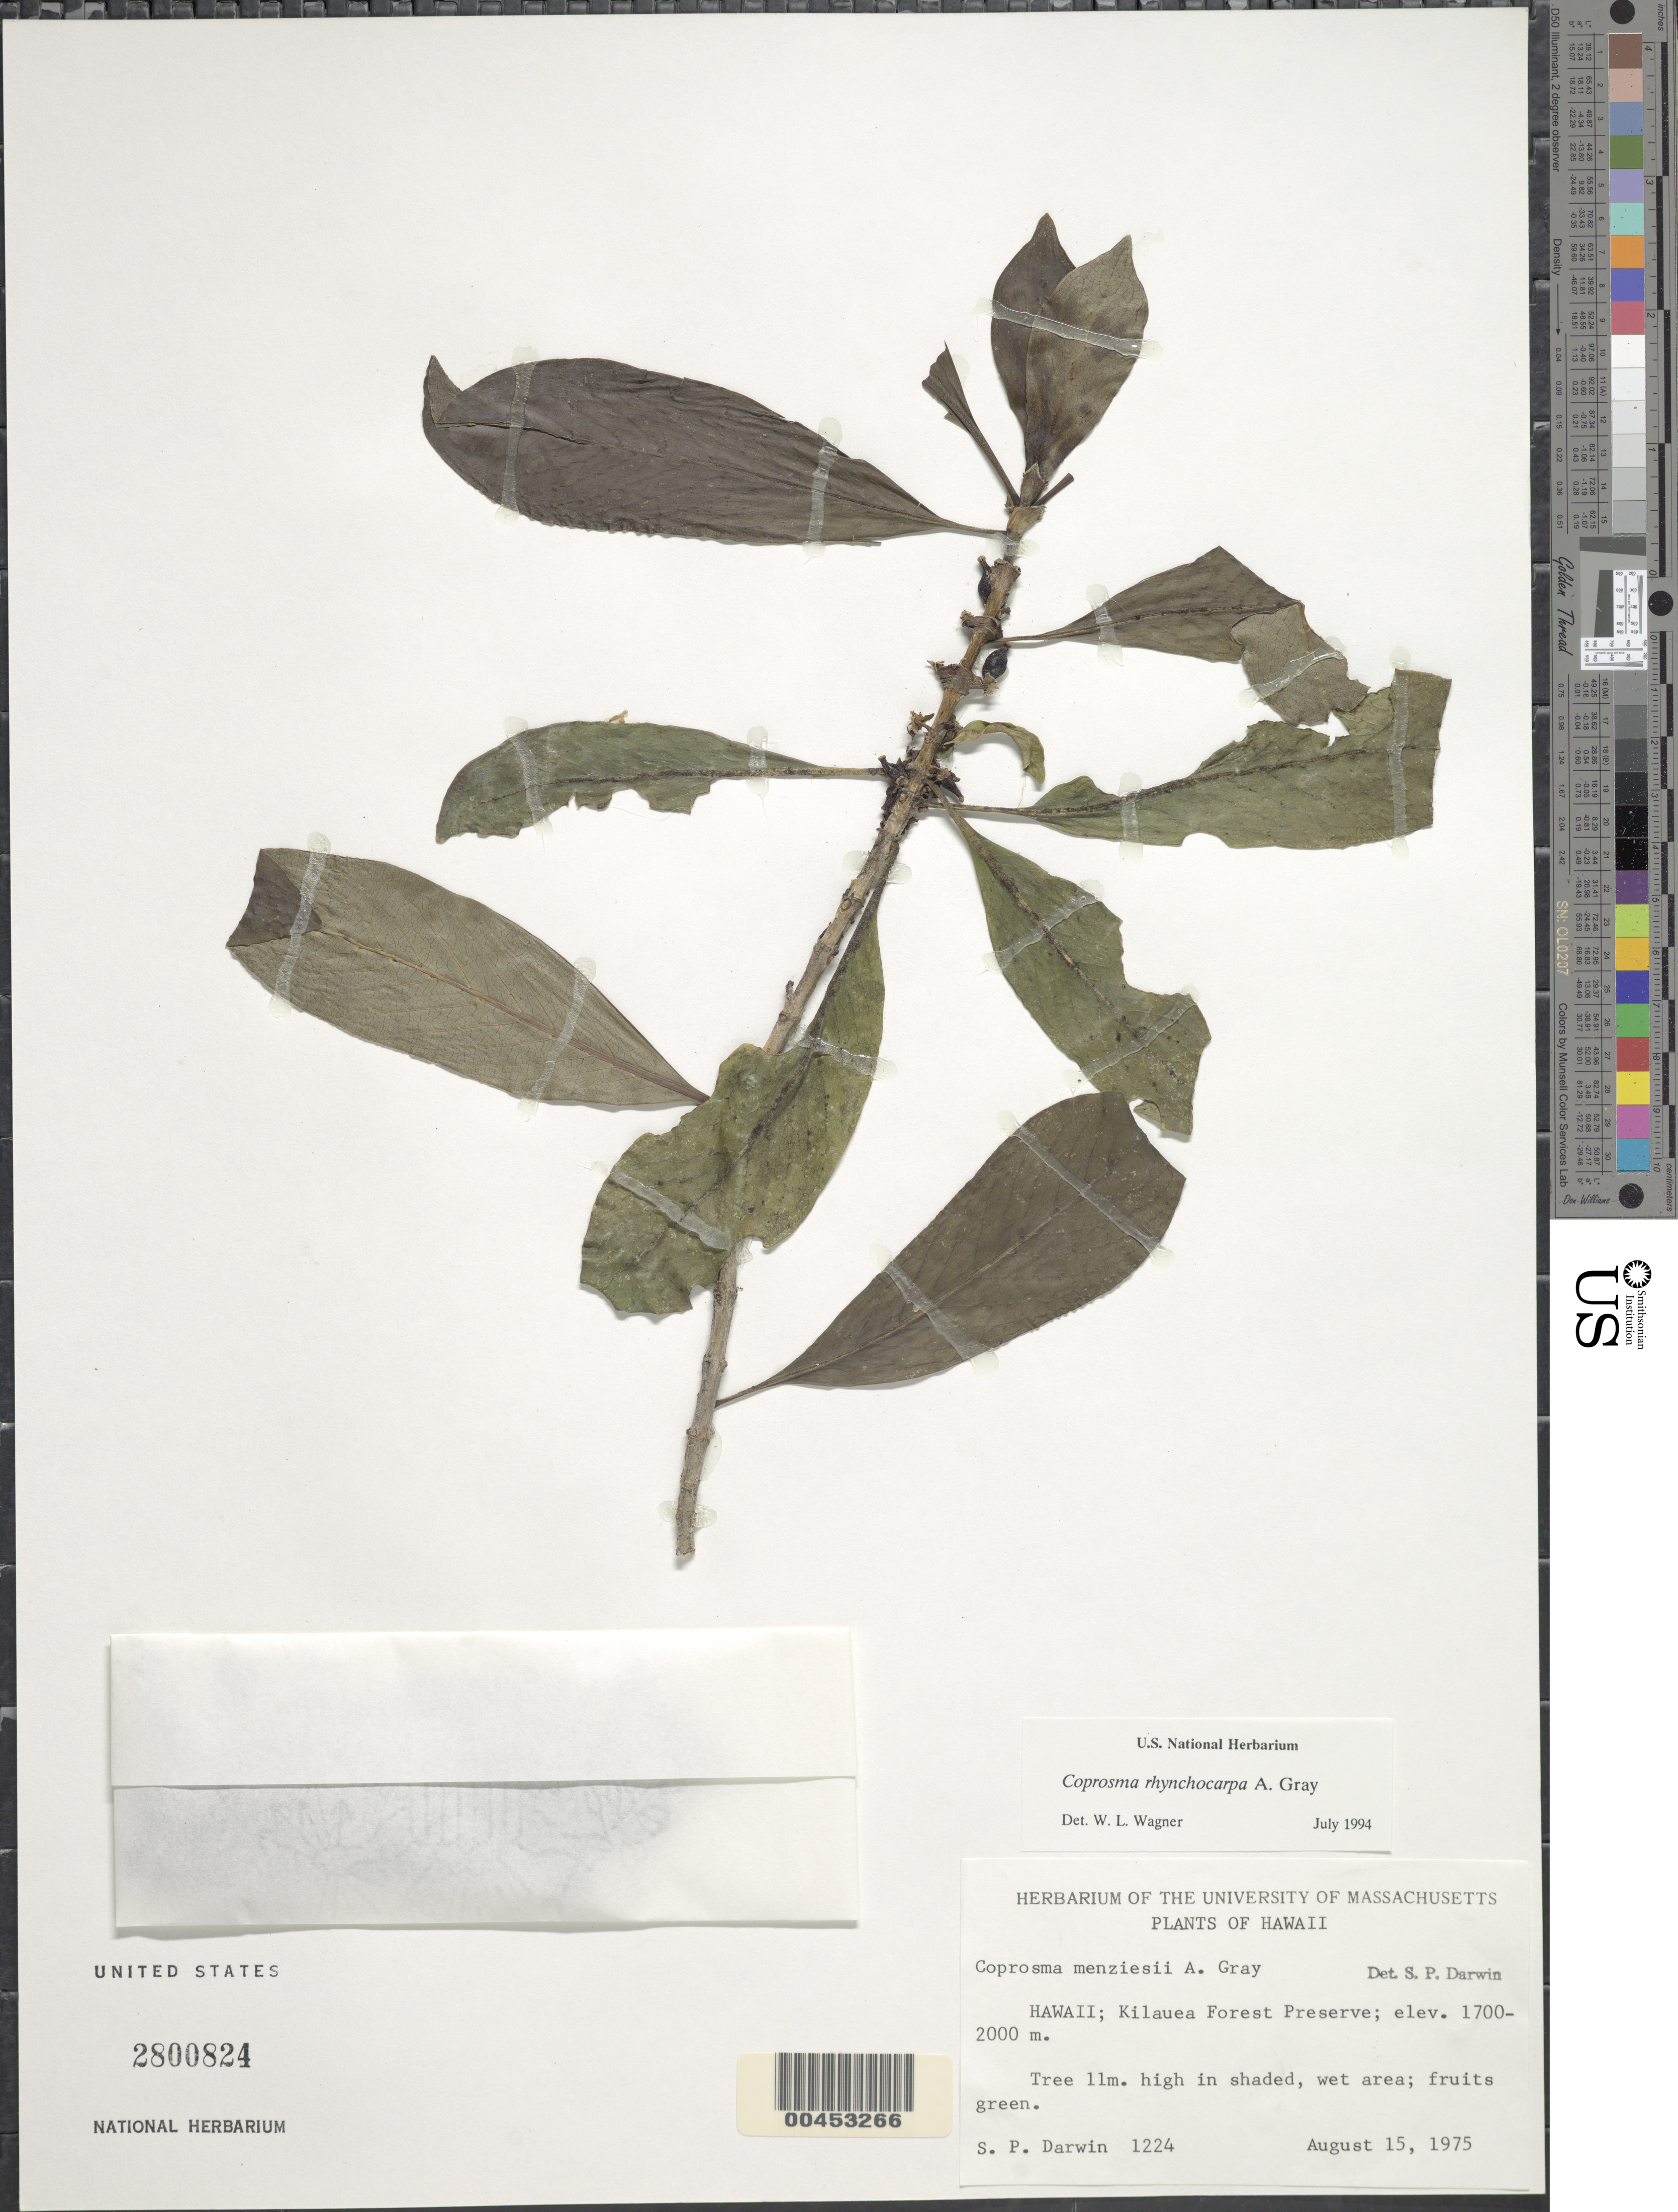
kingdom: Plantae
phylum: Tracheophyta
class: Magnoliopsida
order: Gentianales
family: Rubiaceae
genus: Coprosma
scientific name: Coprosma rhynchocarpa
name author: A. Gray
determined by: Wagner, W. L., (BOT), Smithsonian Institution - National Museum of Natural History (UNITED STATES)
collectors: S. P. Darwin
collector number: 1224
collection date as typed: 15 Aug 1975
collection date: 1975-08-15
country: United States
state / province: Hawaii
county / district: Hawaii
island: Hawaii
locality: Kilauea For Preserve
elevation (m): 1700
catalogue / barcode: US 2800824